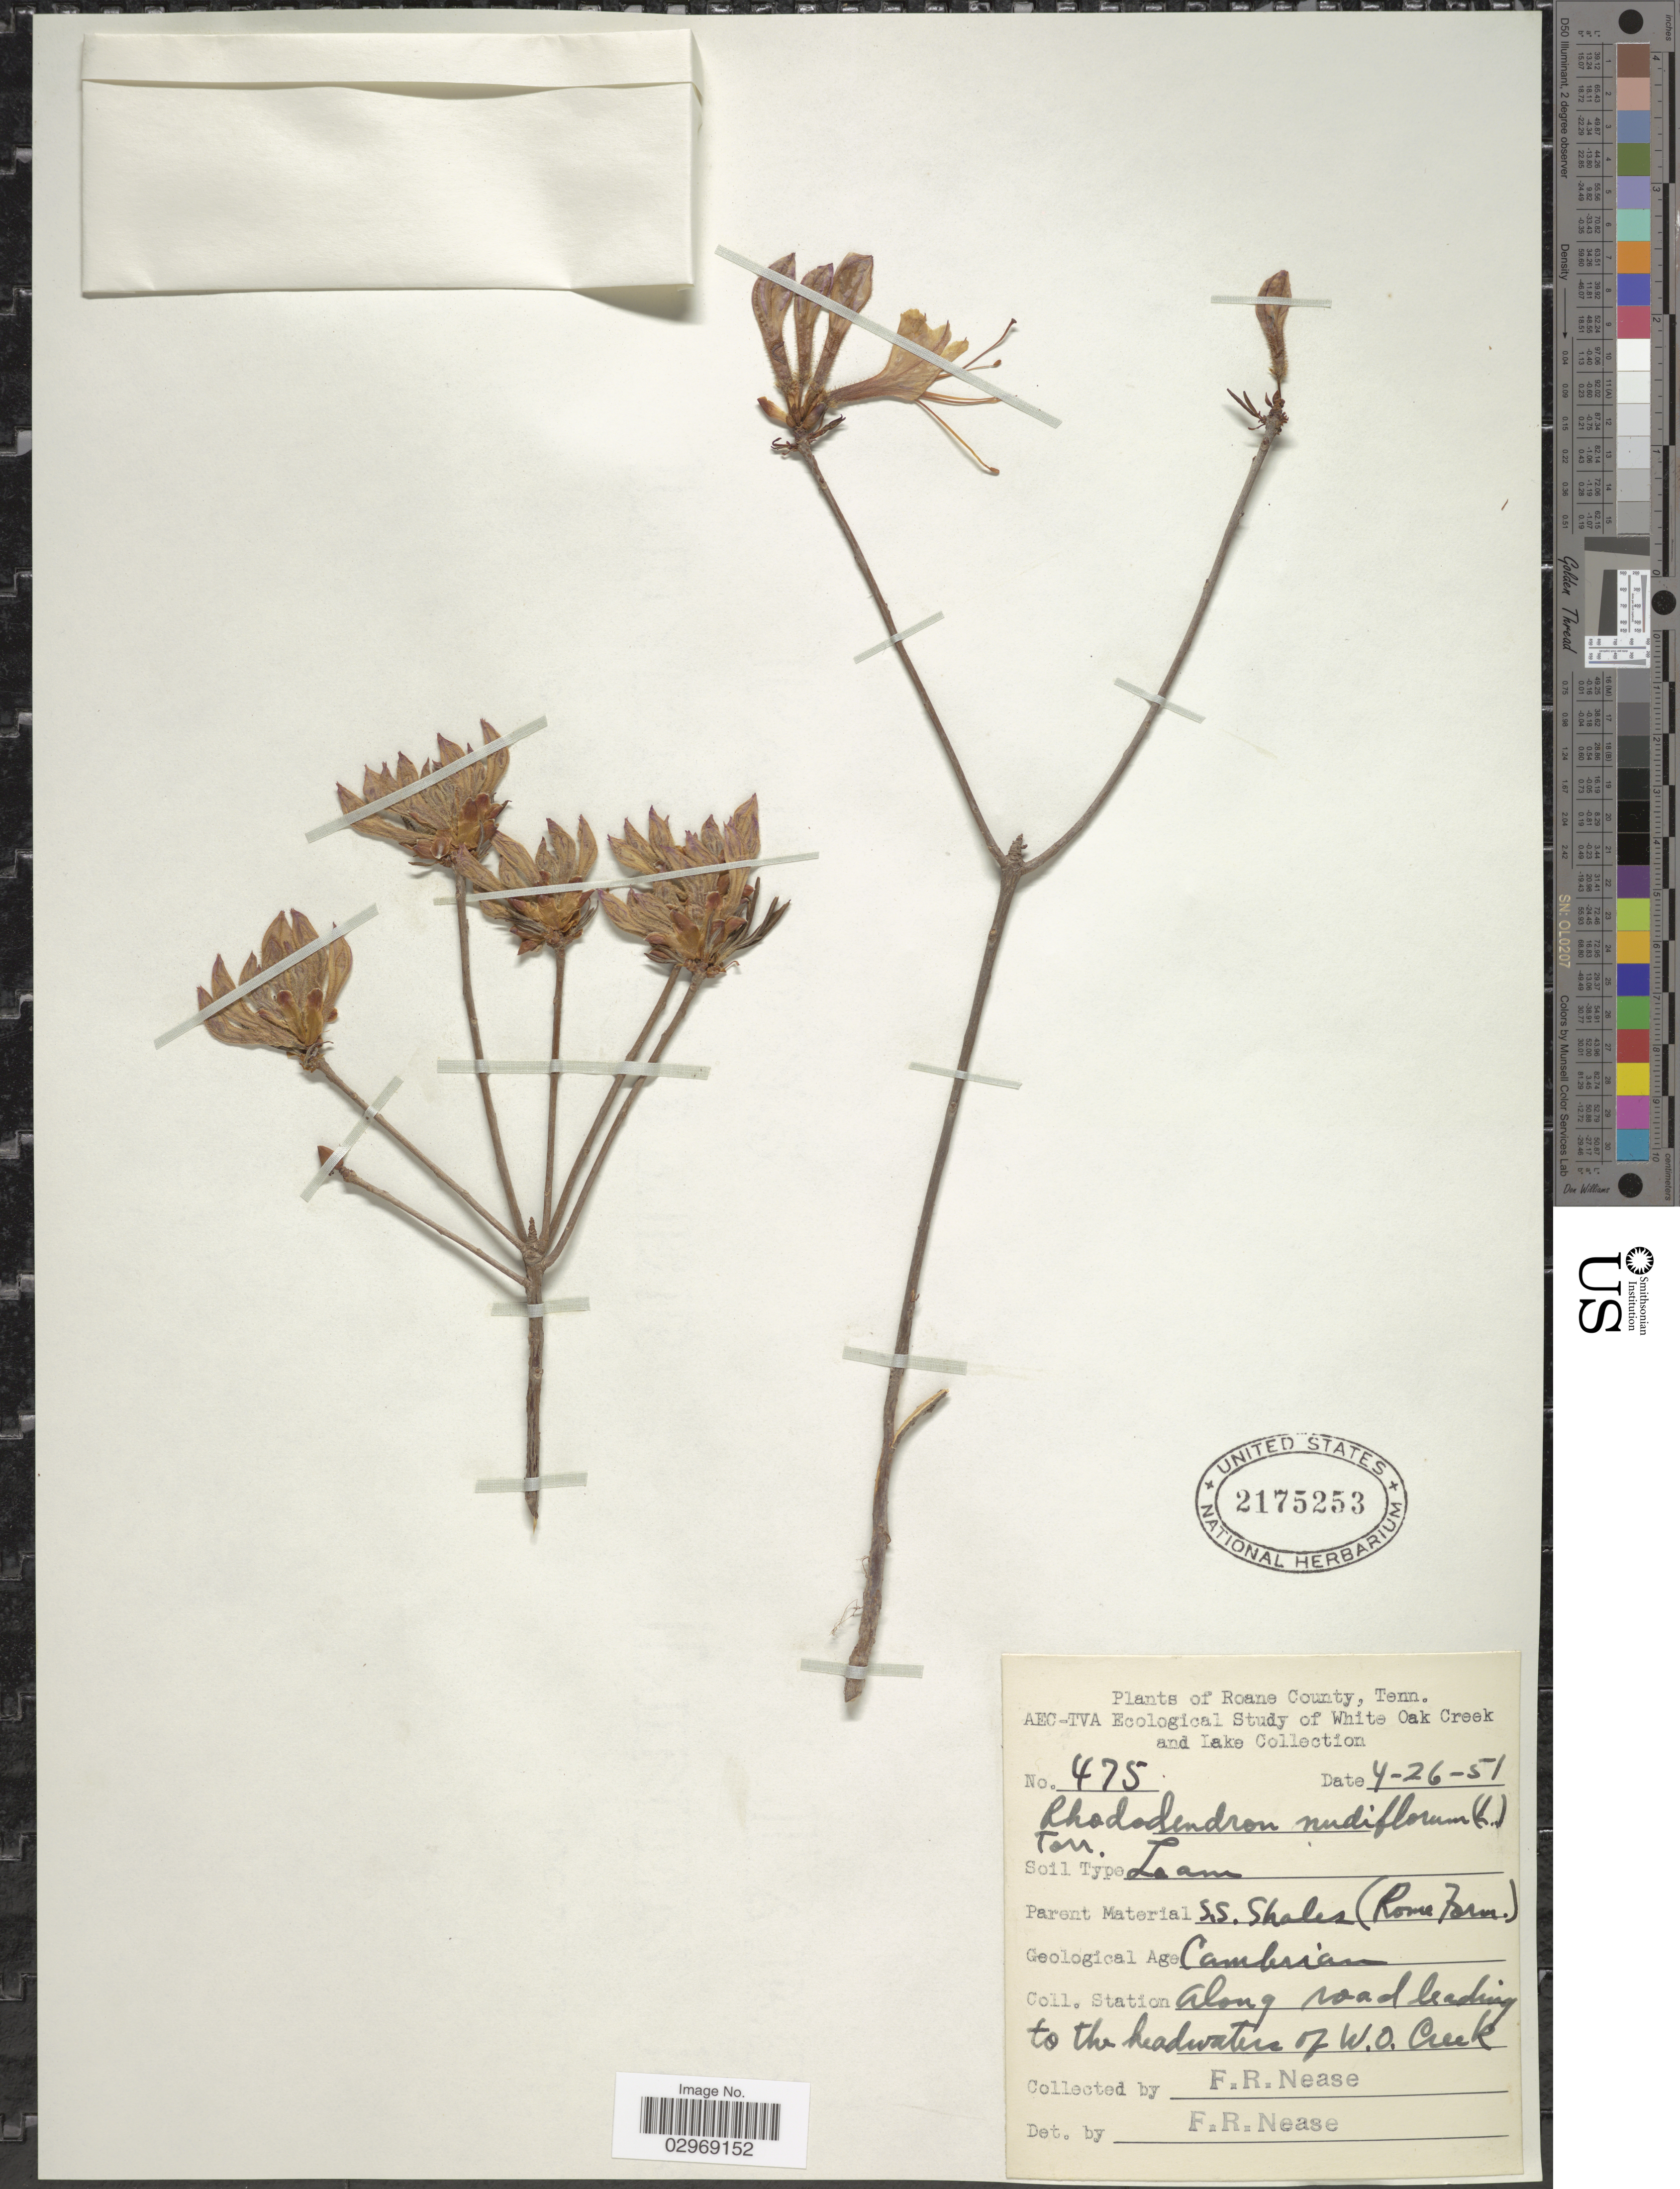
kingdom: Plantae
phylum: Tracheophyta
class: Magnoliopsida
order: Ericales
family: Ericaceae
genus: Rhododendron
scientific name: Rhododendron nudiflorum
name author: Torr.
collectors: F. Nease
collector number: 475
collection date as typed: Transcribed d/m/y: 26/4/51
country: United States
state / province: Tennessee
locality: Roane County, Tenn. Station along road leading to the headwaters of W. O. Creek. White Oak Creek and Lake.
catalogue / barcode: US 2175253